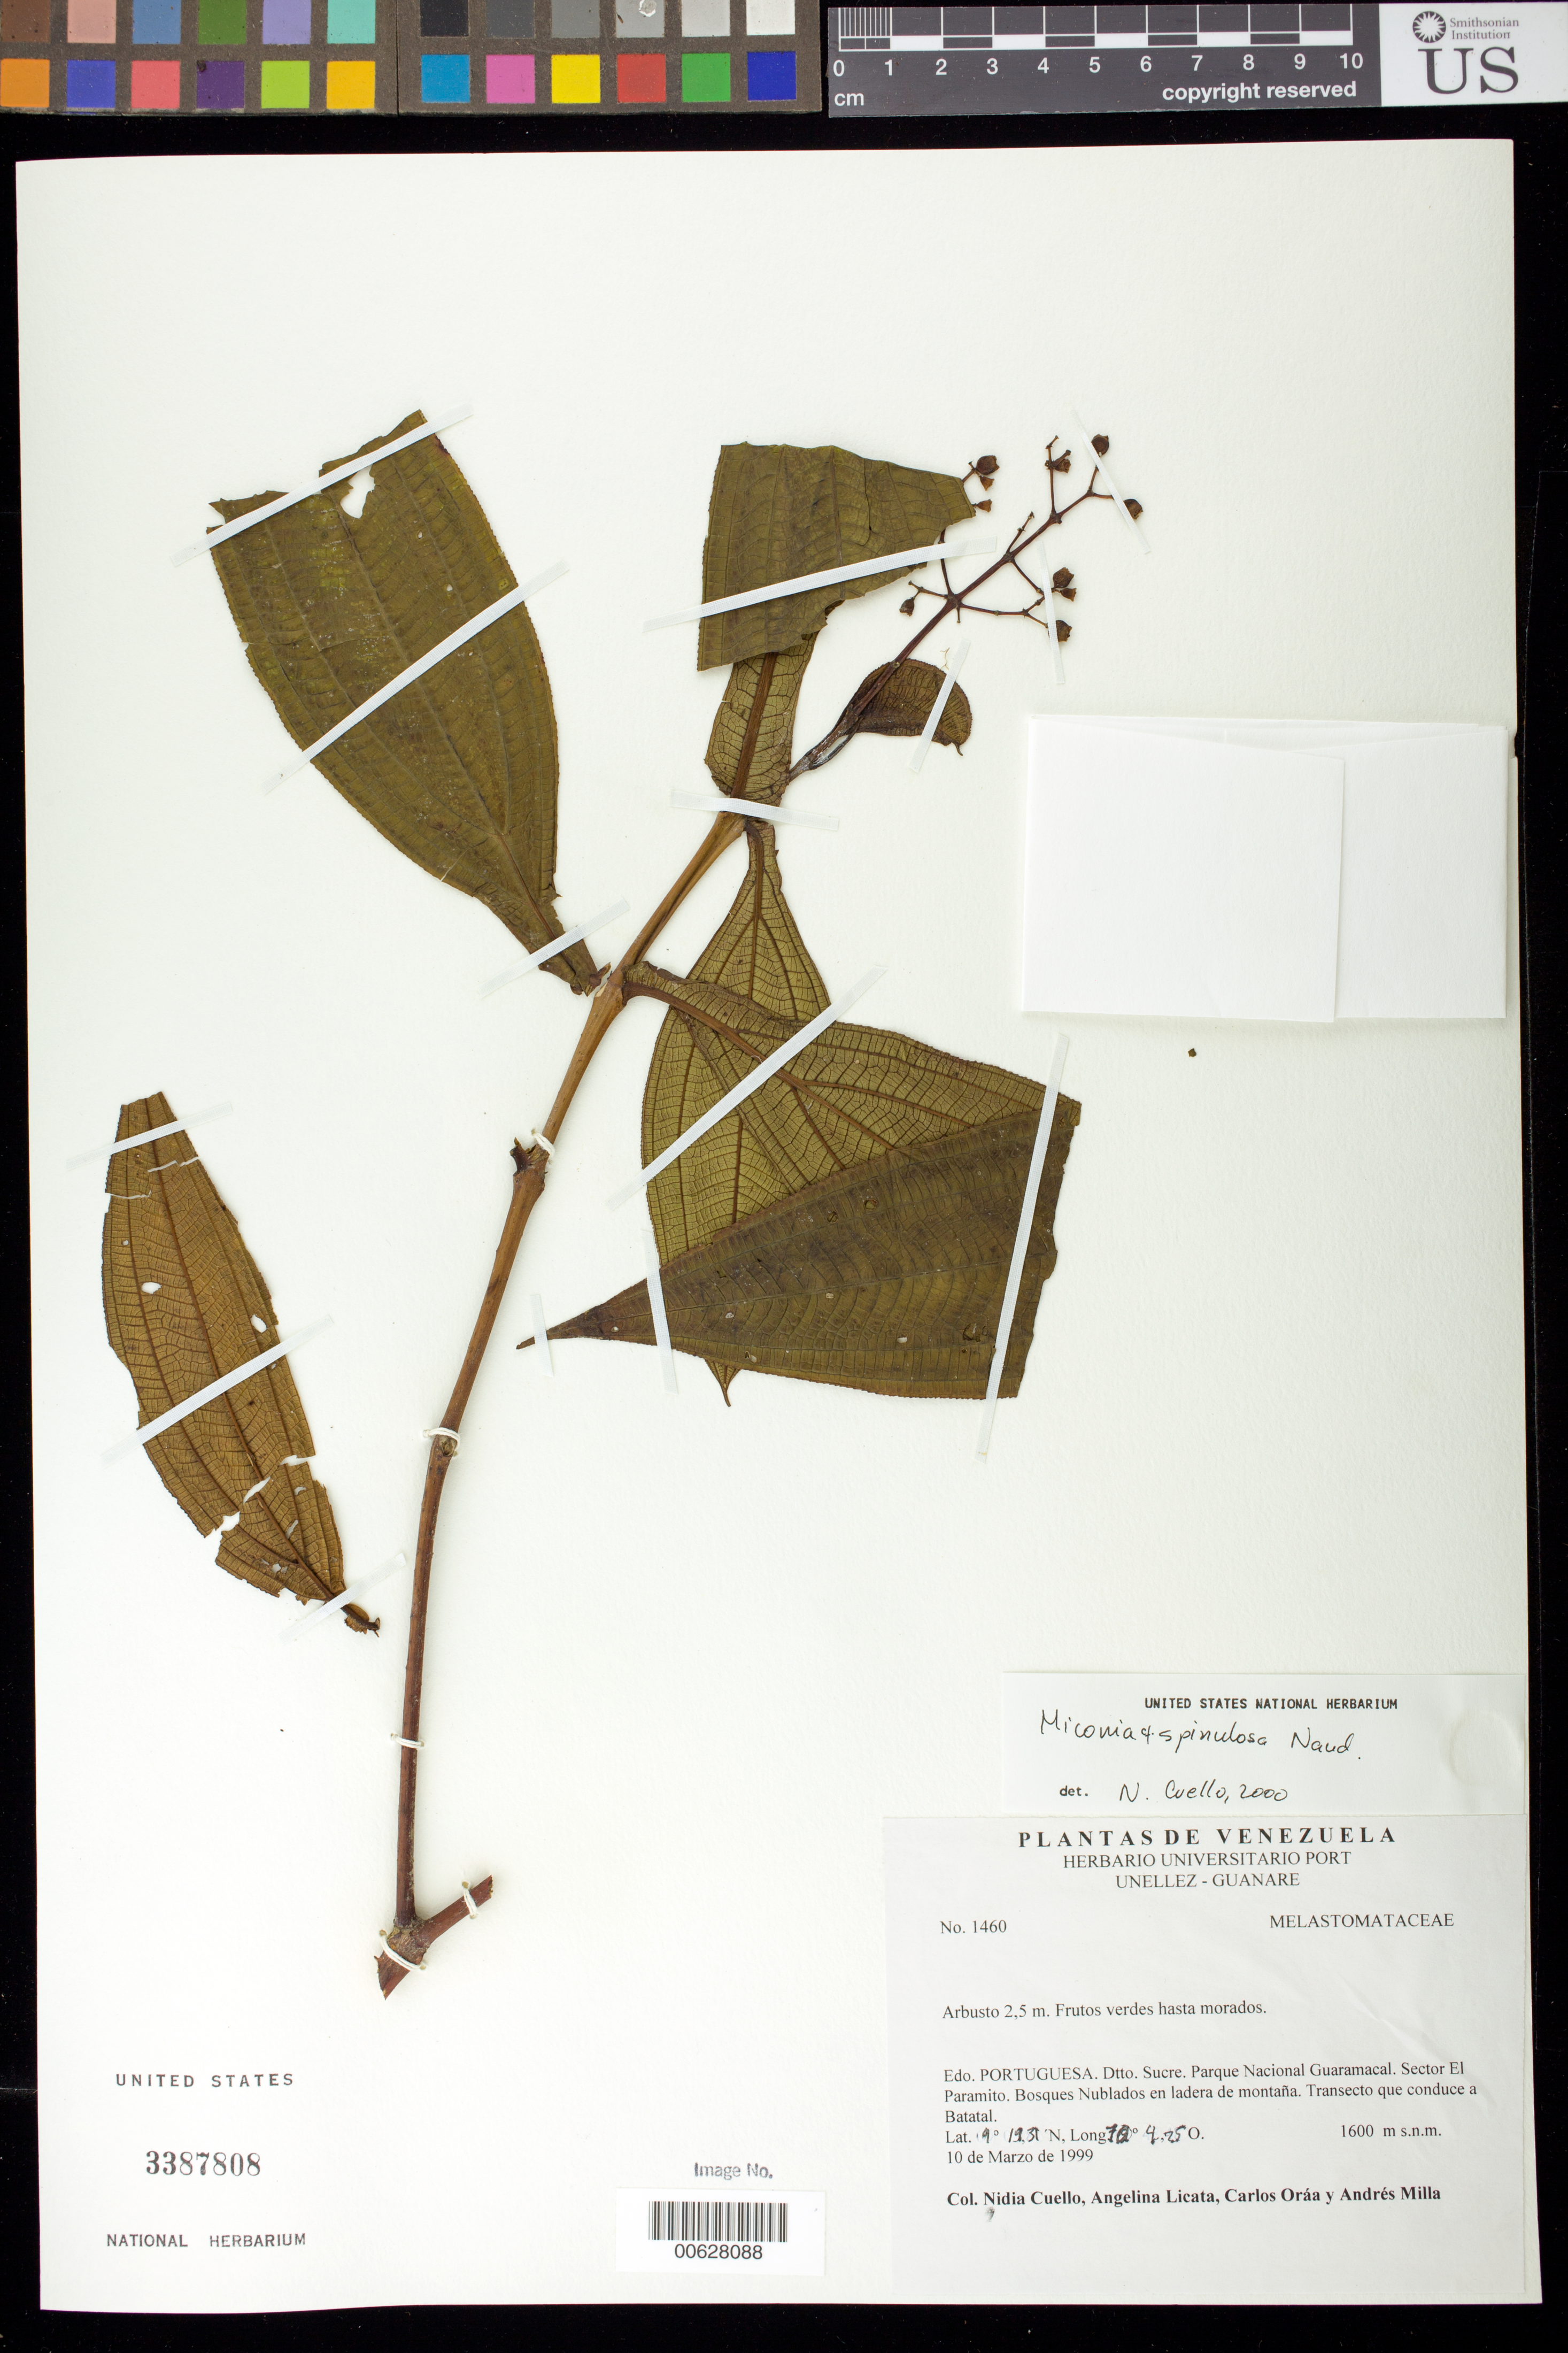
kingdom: Plantae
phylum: Tracheophyta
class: Magnoliopsida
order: Myrtales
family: Melastomataceae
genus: Miconia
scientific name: Miconia spinulosa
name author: Naudin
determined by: Cuello, Nidia L.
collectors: N. L. Cuello, A. Licata, C. Oráa & A. Milla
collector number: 1460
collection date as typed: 10 Mar 1999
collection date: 1999-03-10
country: Venezuela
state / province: Portuguesa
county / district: Sucre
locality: Parque Nacional Guaramacal. Sector El Paramito, transecto que conduce a Batatal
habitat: Bosques nublados en ladera de montaña.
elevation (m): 1600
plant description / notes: MO, PORT, US, VEN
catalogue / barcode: US 3387808